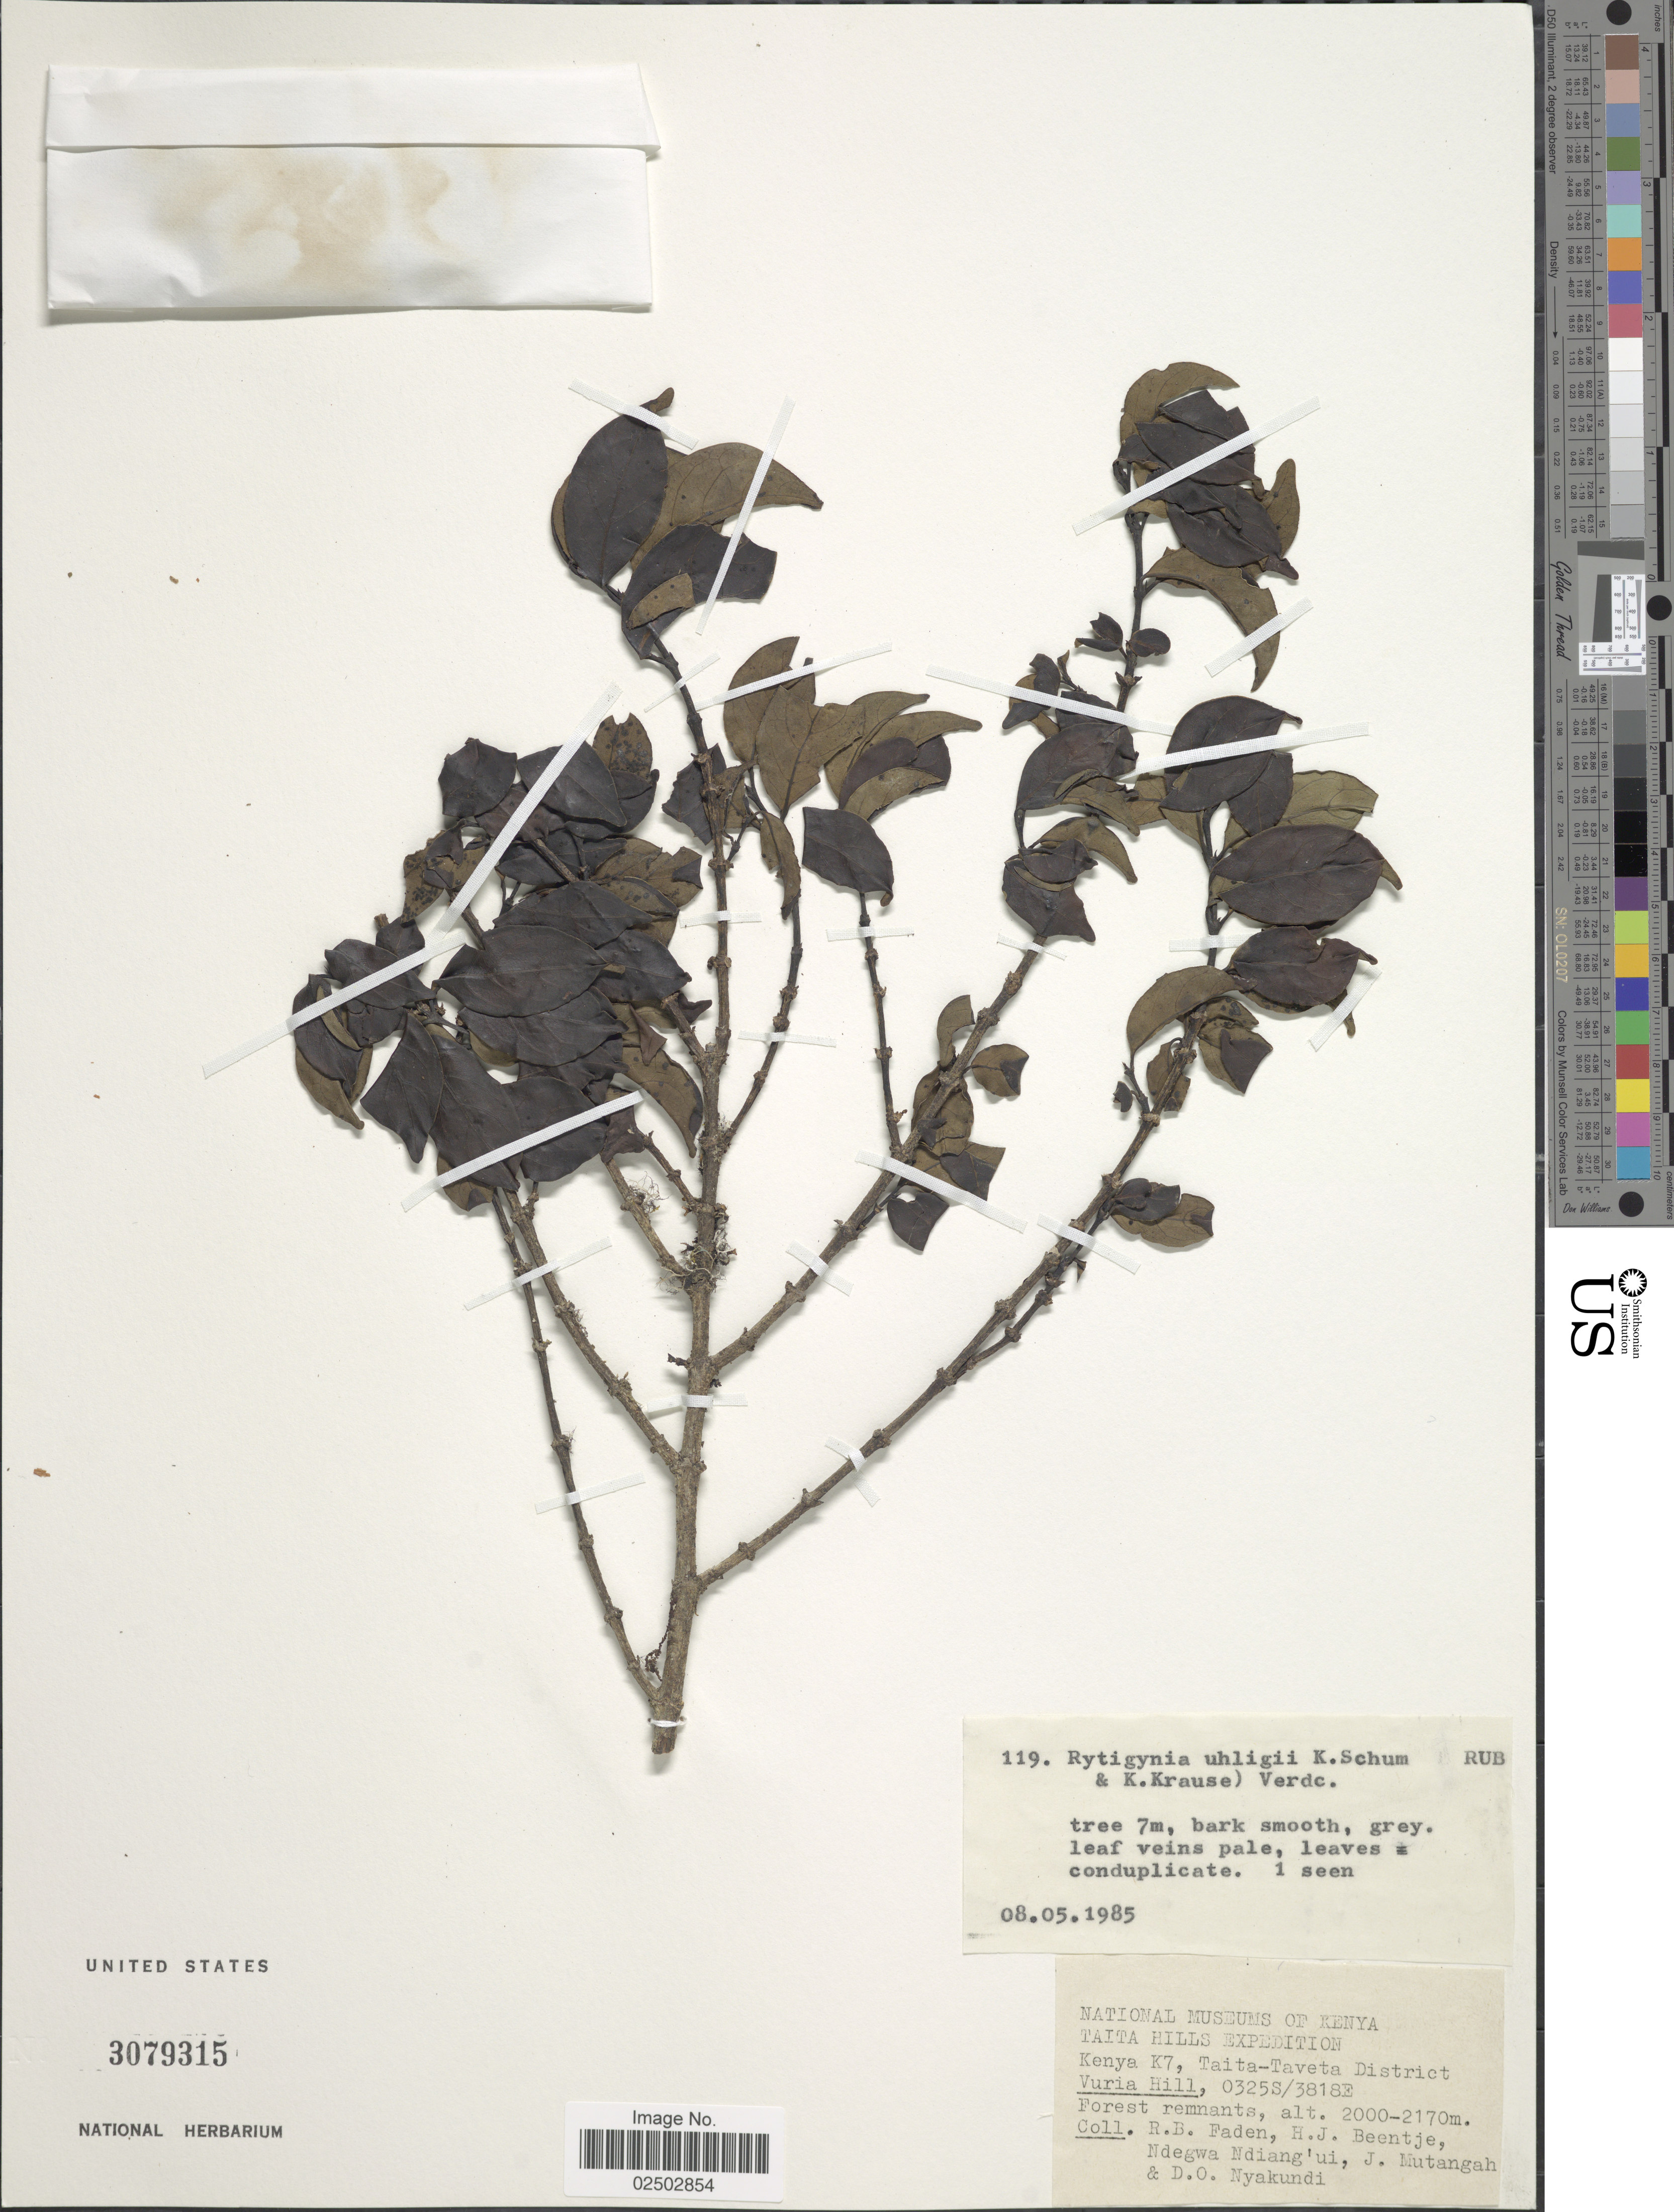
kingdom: Plantae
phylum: Tracheophyta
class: Magnoliopsida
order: Gentianales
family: Rubiaceae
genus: Rytigynia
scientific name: Rytigynia uhligii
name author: (K. Schum. & K. Krause) Verdc.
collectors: R. B. Faden, H. J. Beentje, Ndegwa Ndiang'ui, J. Mutangah & D. Nyakundi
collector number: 119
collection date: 1985-05-08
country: Kenya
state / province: Taita Taveta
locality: Taita Hills, Kenya, K7, Taita-Taveta District, Vuria Hill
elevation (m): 2000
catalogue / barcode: US 3079315